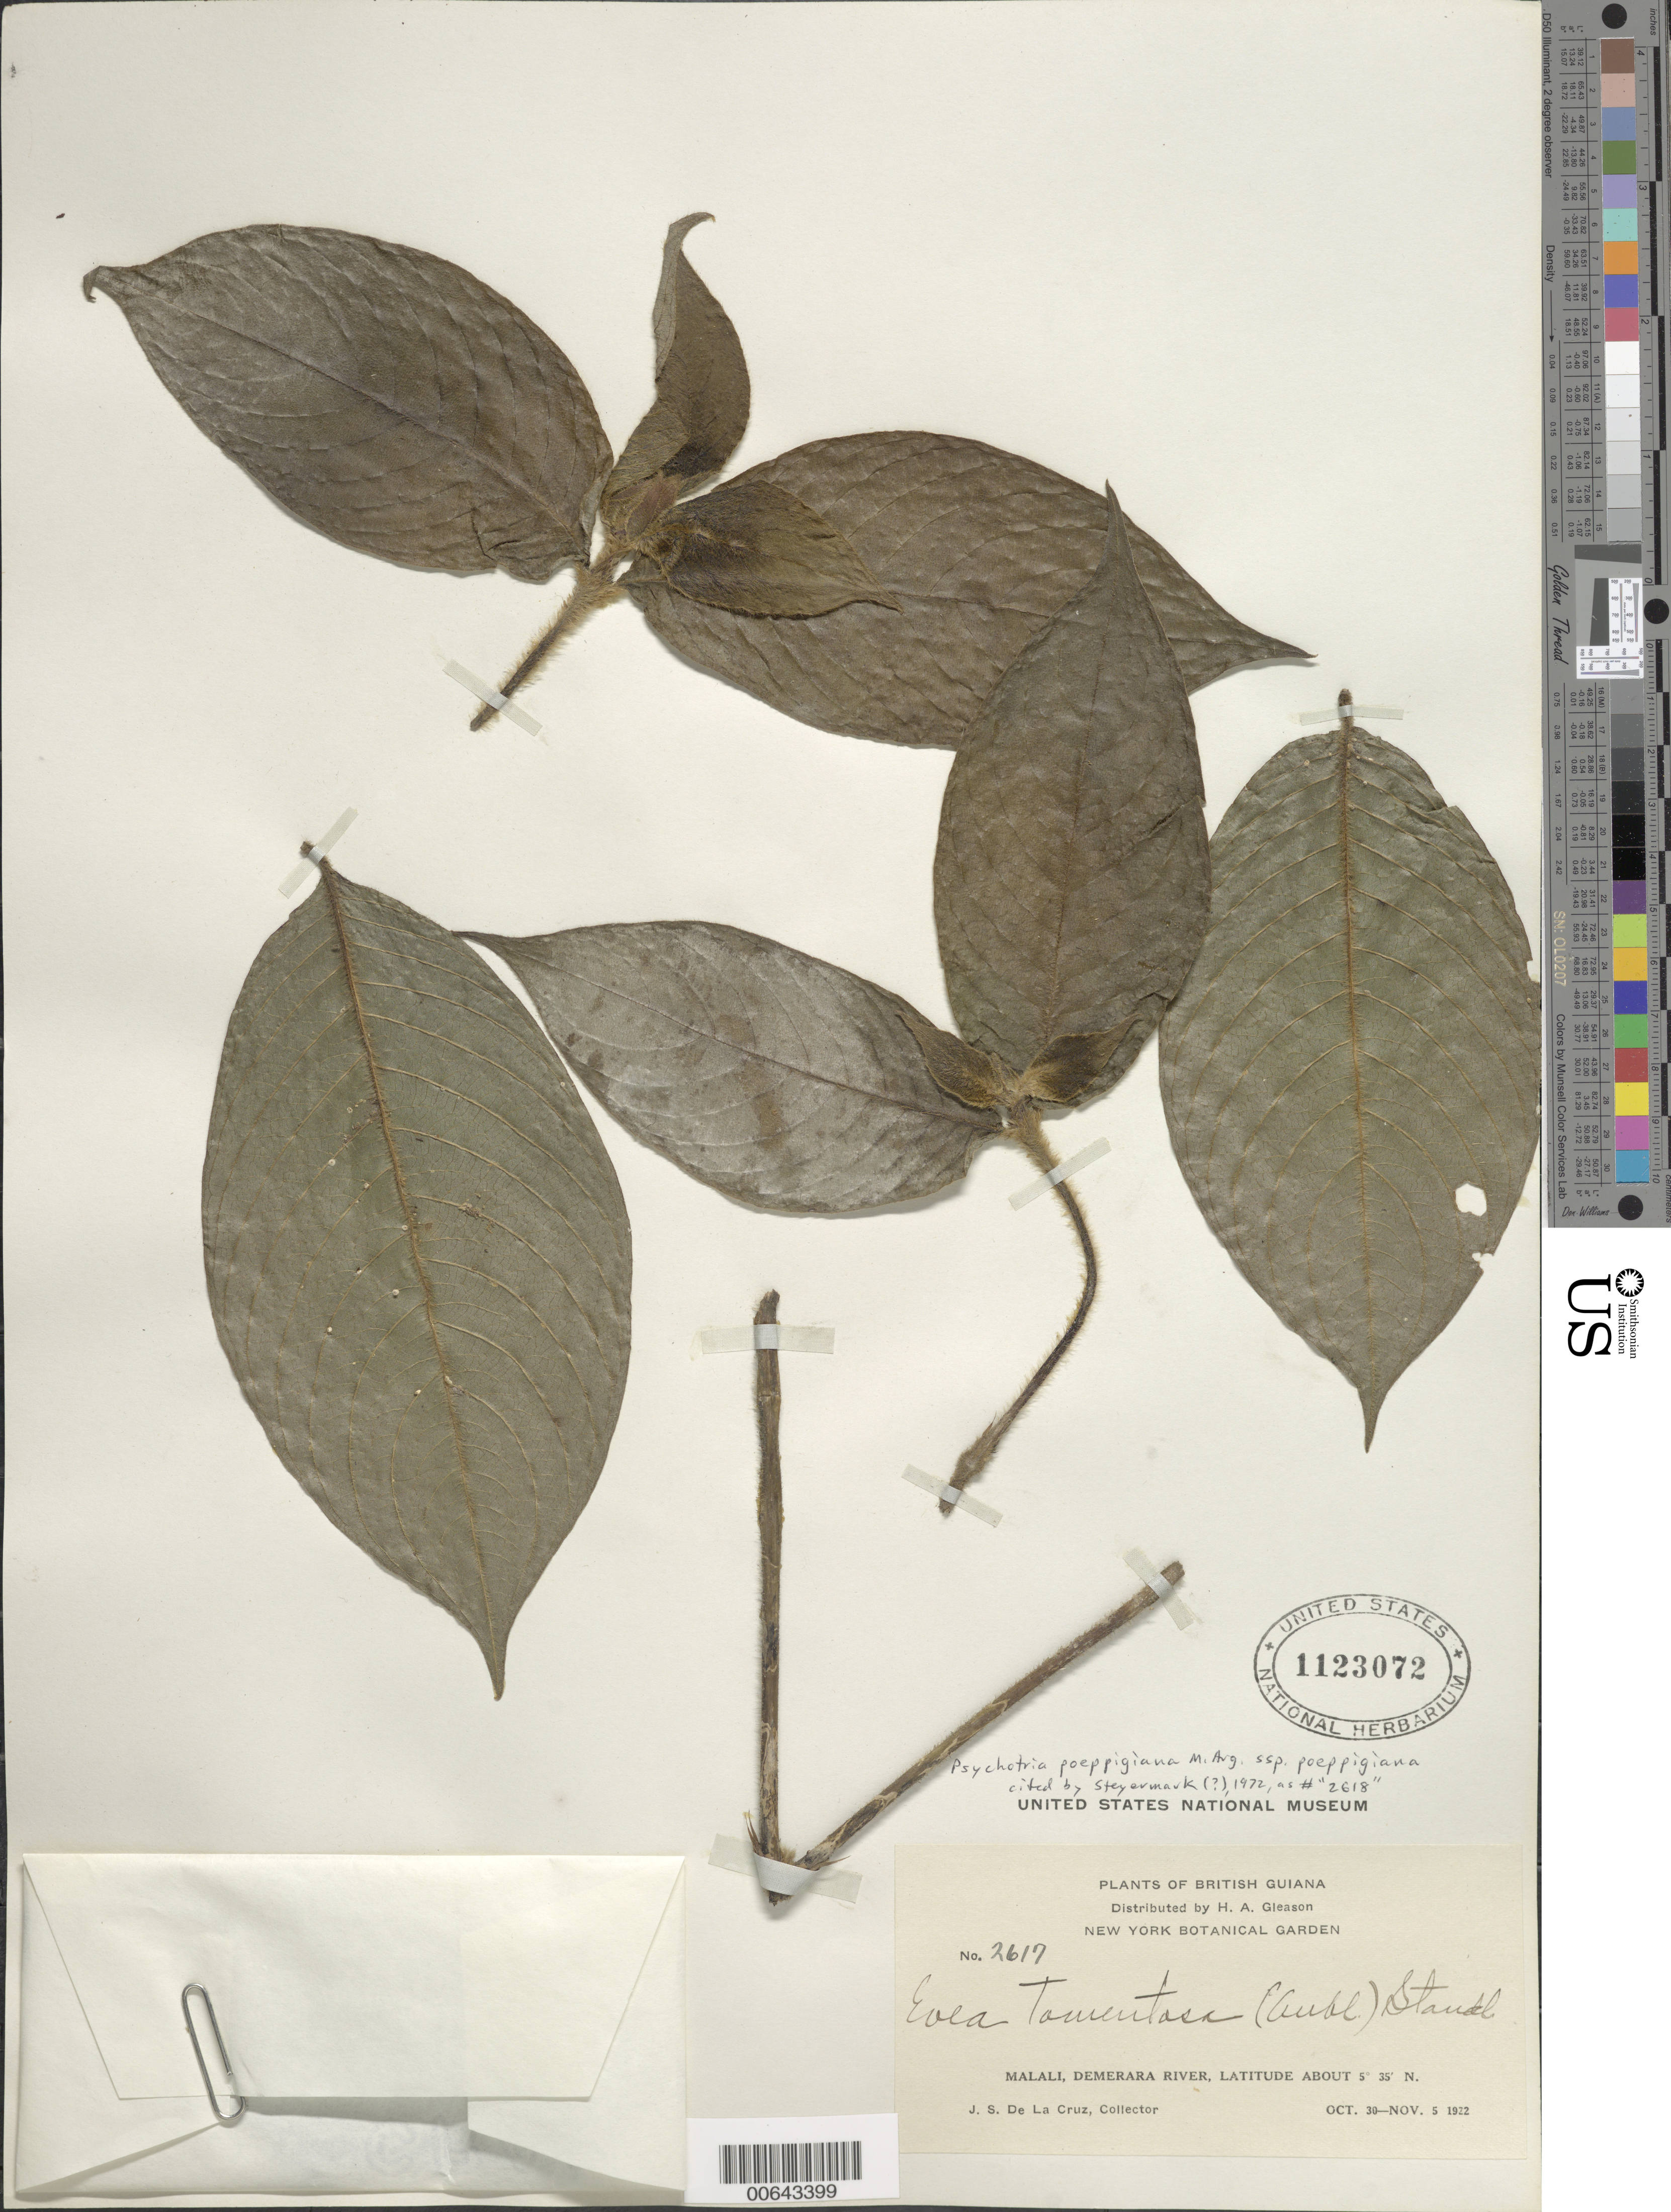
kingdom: Plantae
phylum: Tracheophyta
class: Magnoliopsida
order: Gentianales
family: Rubiaceae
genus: Palicourea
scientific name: Palicourea tomentosa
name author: (Aubl.) Borhidi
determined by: Kirkbride, J. H., Jr.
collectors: J. S. de la Cruz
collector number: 2617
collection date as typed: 30-Oct-22 to 5-Nov-22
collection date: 1922-10-30/1922-11-05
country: Guyana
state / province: U. Demerara-Berbice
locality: Malali, Demerara R.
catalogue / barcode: US 1123072